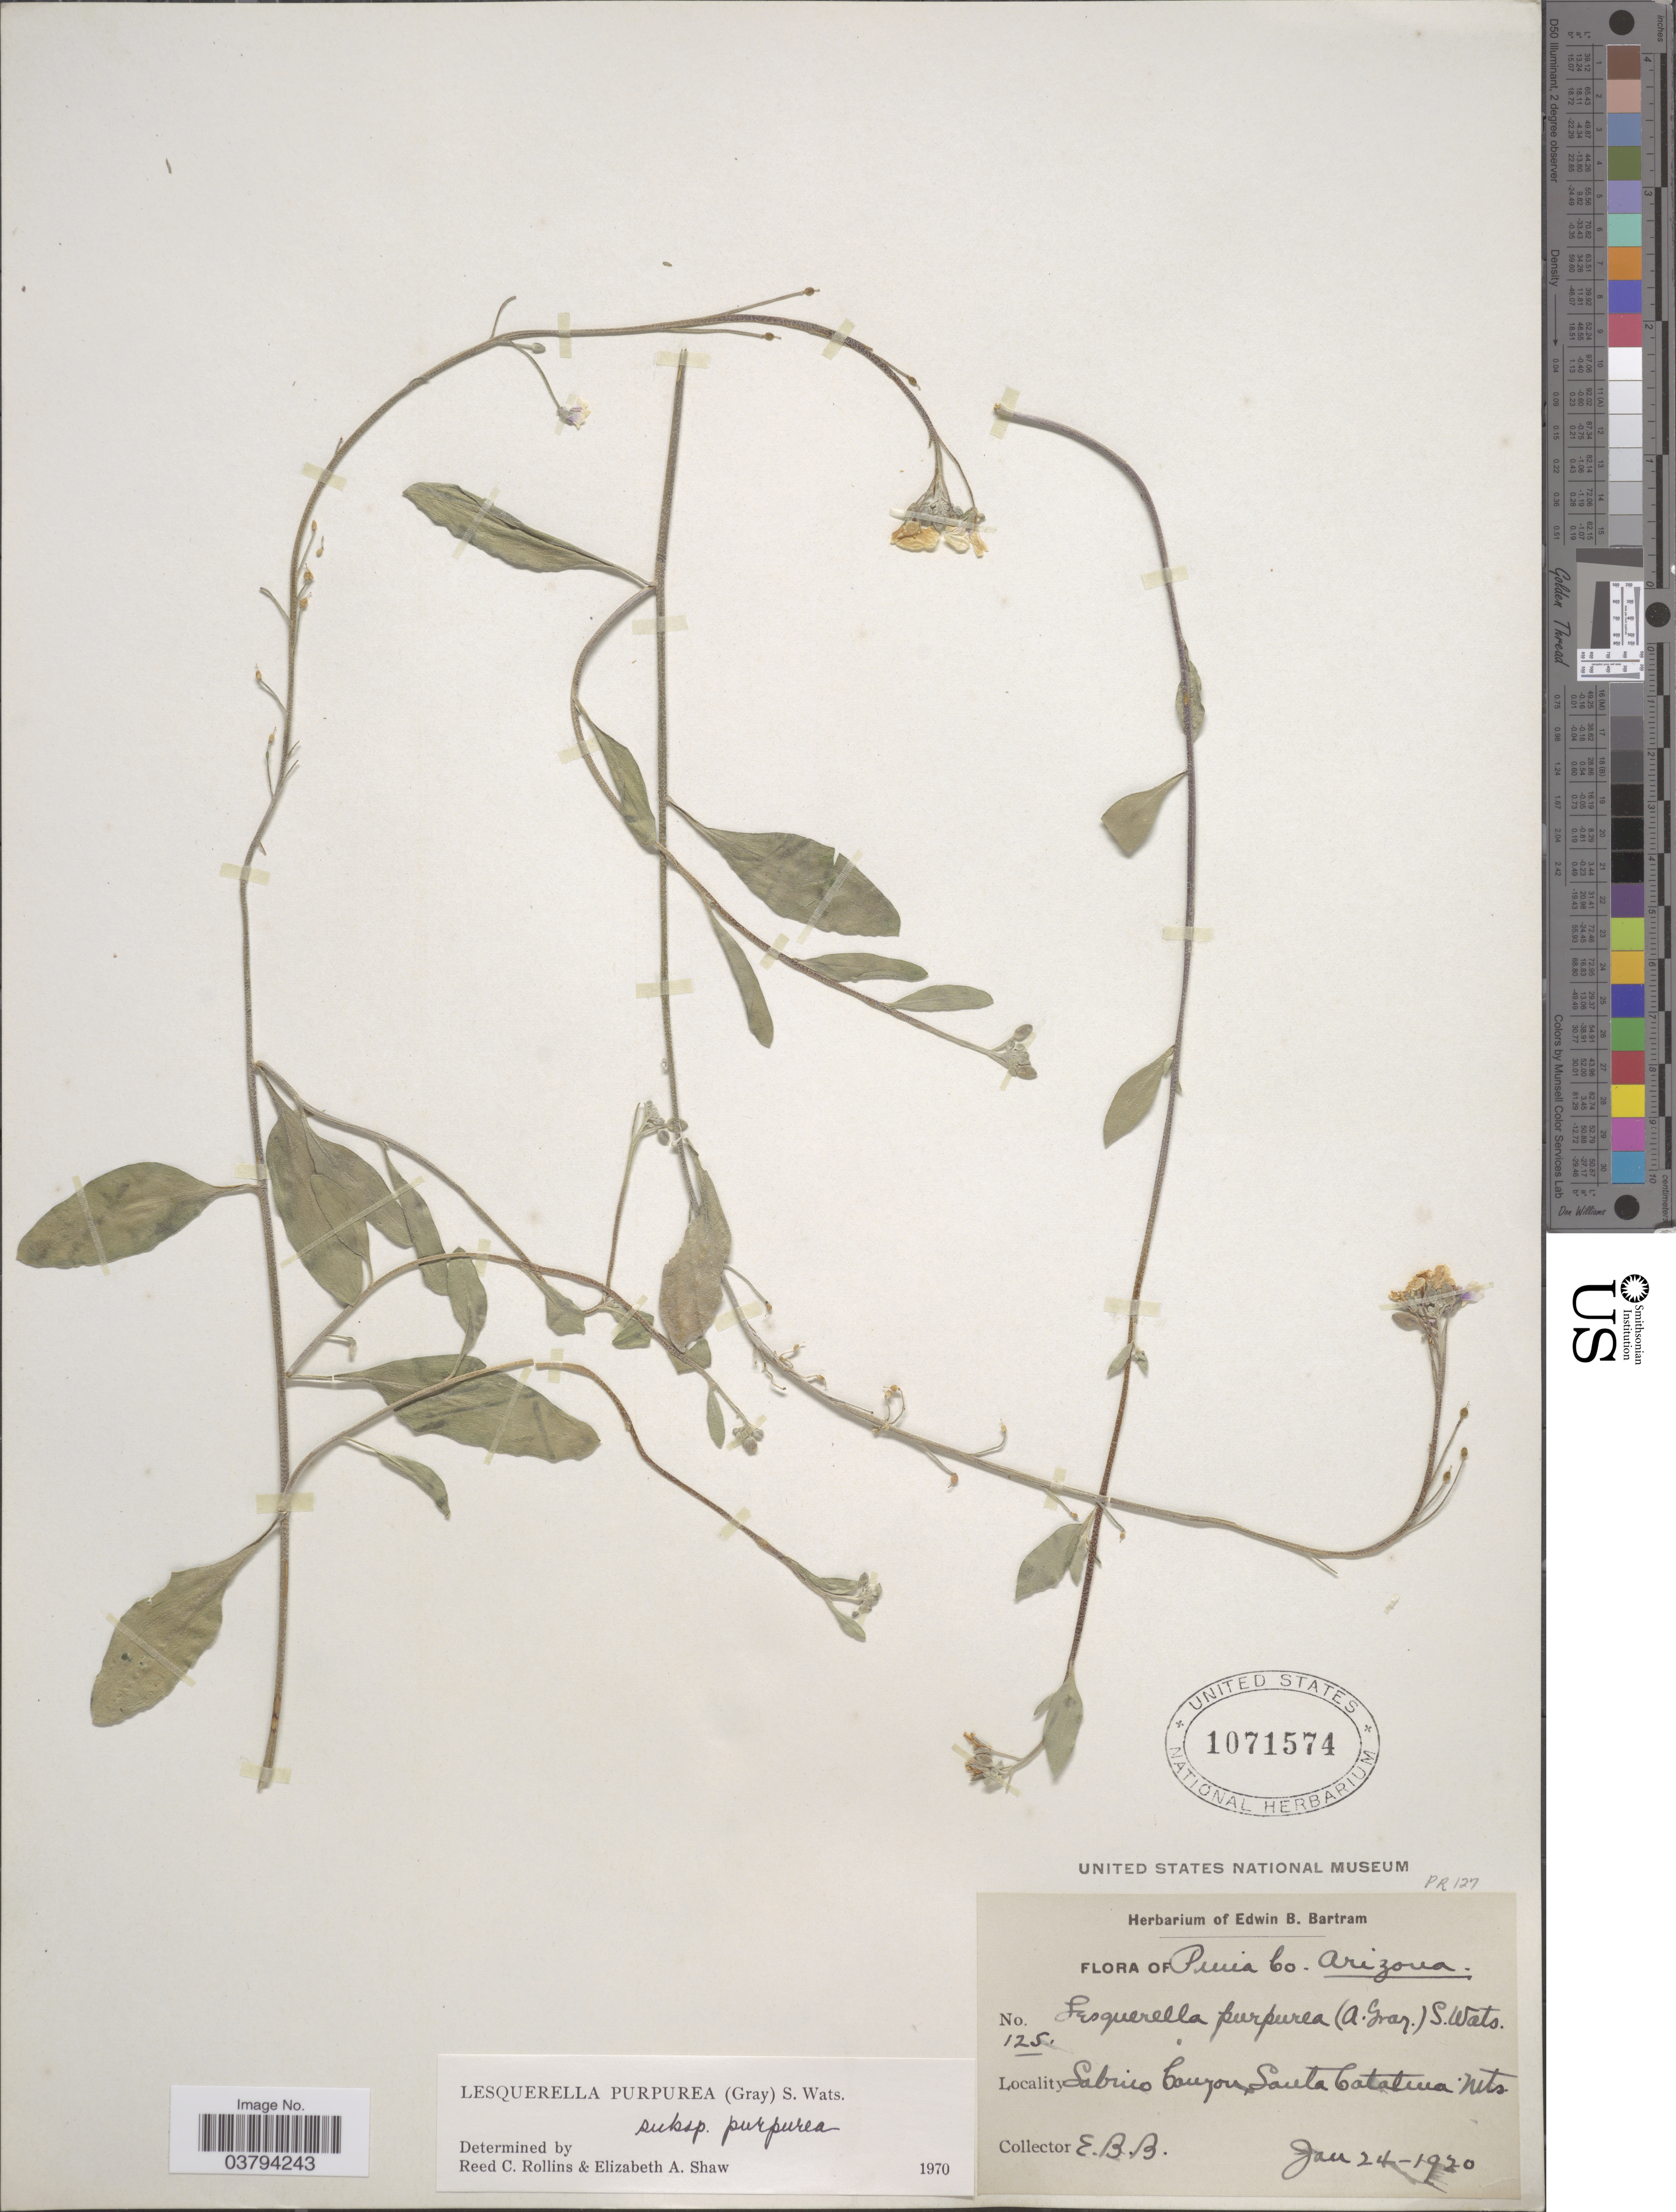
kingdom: Plantae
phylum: Tracheophyta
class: Magnoliopsida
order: Brassicales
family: Brassicaceae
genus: Lesquerella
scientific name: Lesquerella purpurea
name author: (A. Gray) S. Watson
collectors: E. B. Bartram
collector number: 125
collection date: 1920-01-24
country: United States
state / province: Arizona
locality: Pima Co. Sabino Canyon, Santa Catalina Mts.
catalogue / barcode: US 1071574